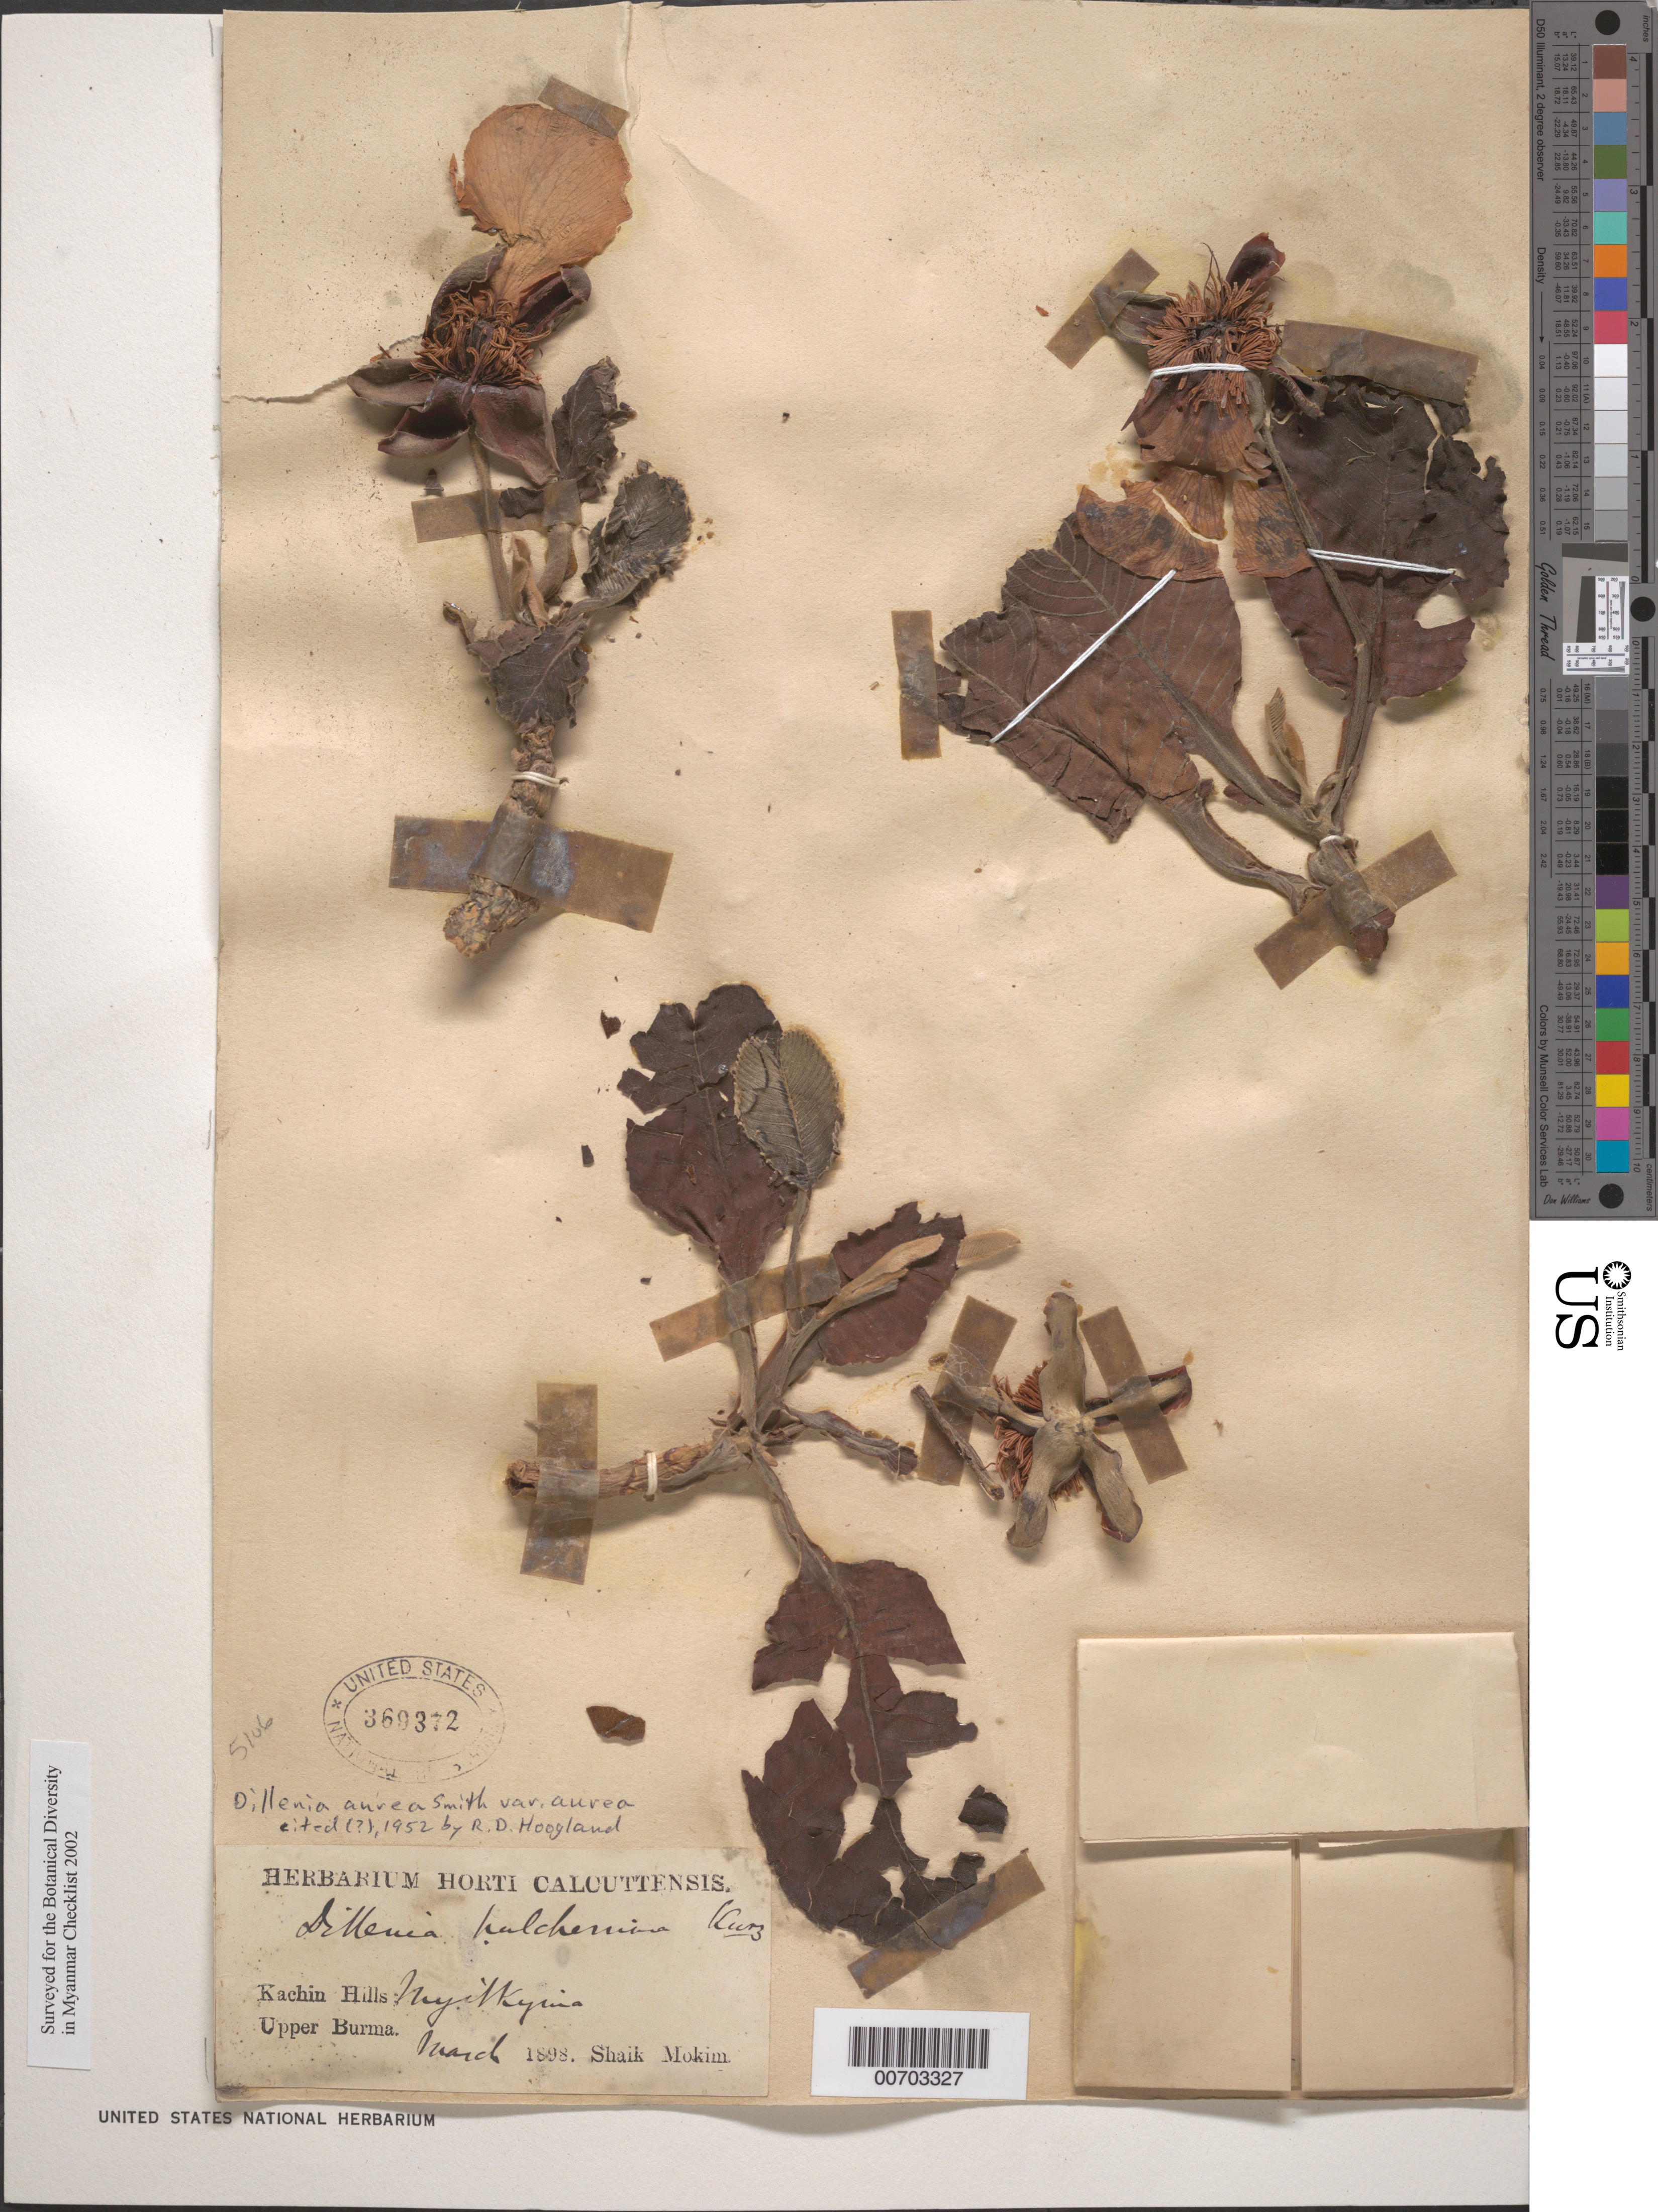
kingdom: Plantae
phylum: Tracheophyta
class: Magnoliopsida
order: Dilleniales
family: Dilleniaceae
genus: Dillenia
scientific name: Dillenia aurea var. aurea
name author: Sm.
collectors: S. Mokim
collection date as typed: Mar 1898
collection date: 1898-03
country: Myanmar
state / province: Kachin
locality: Kachin Hills, Myitkyina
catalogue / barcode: US 369372